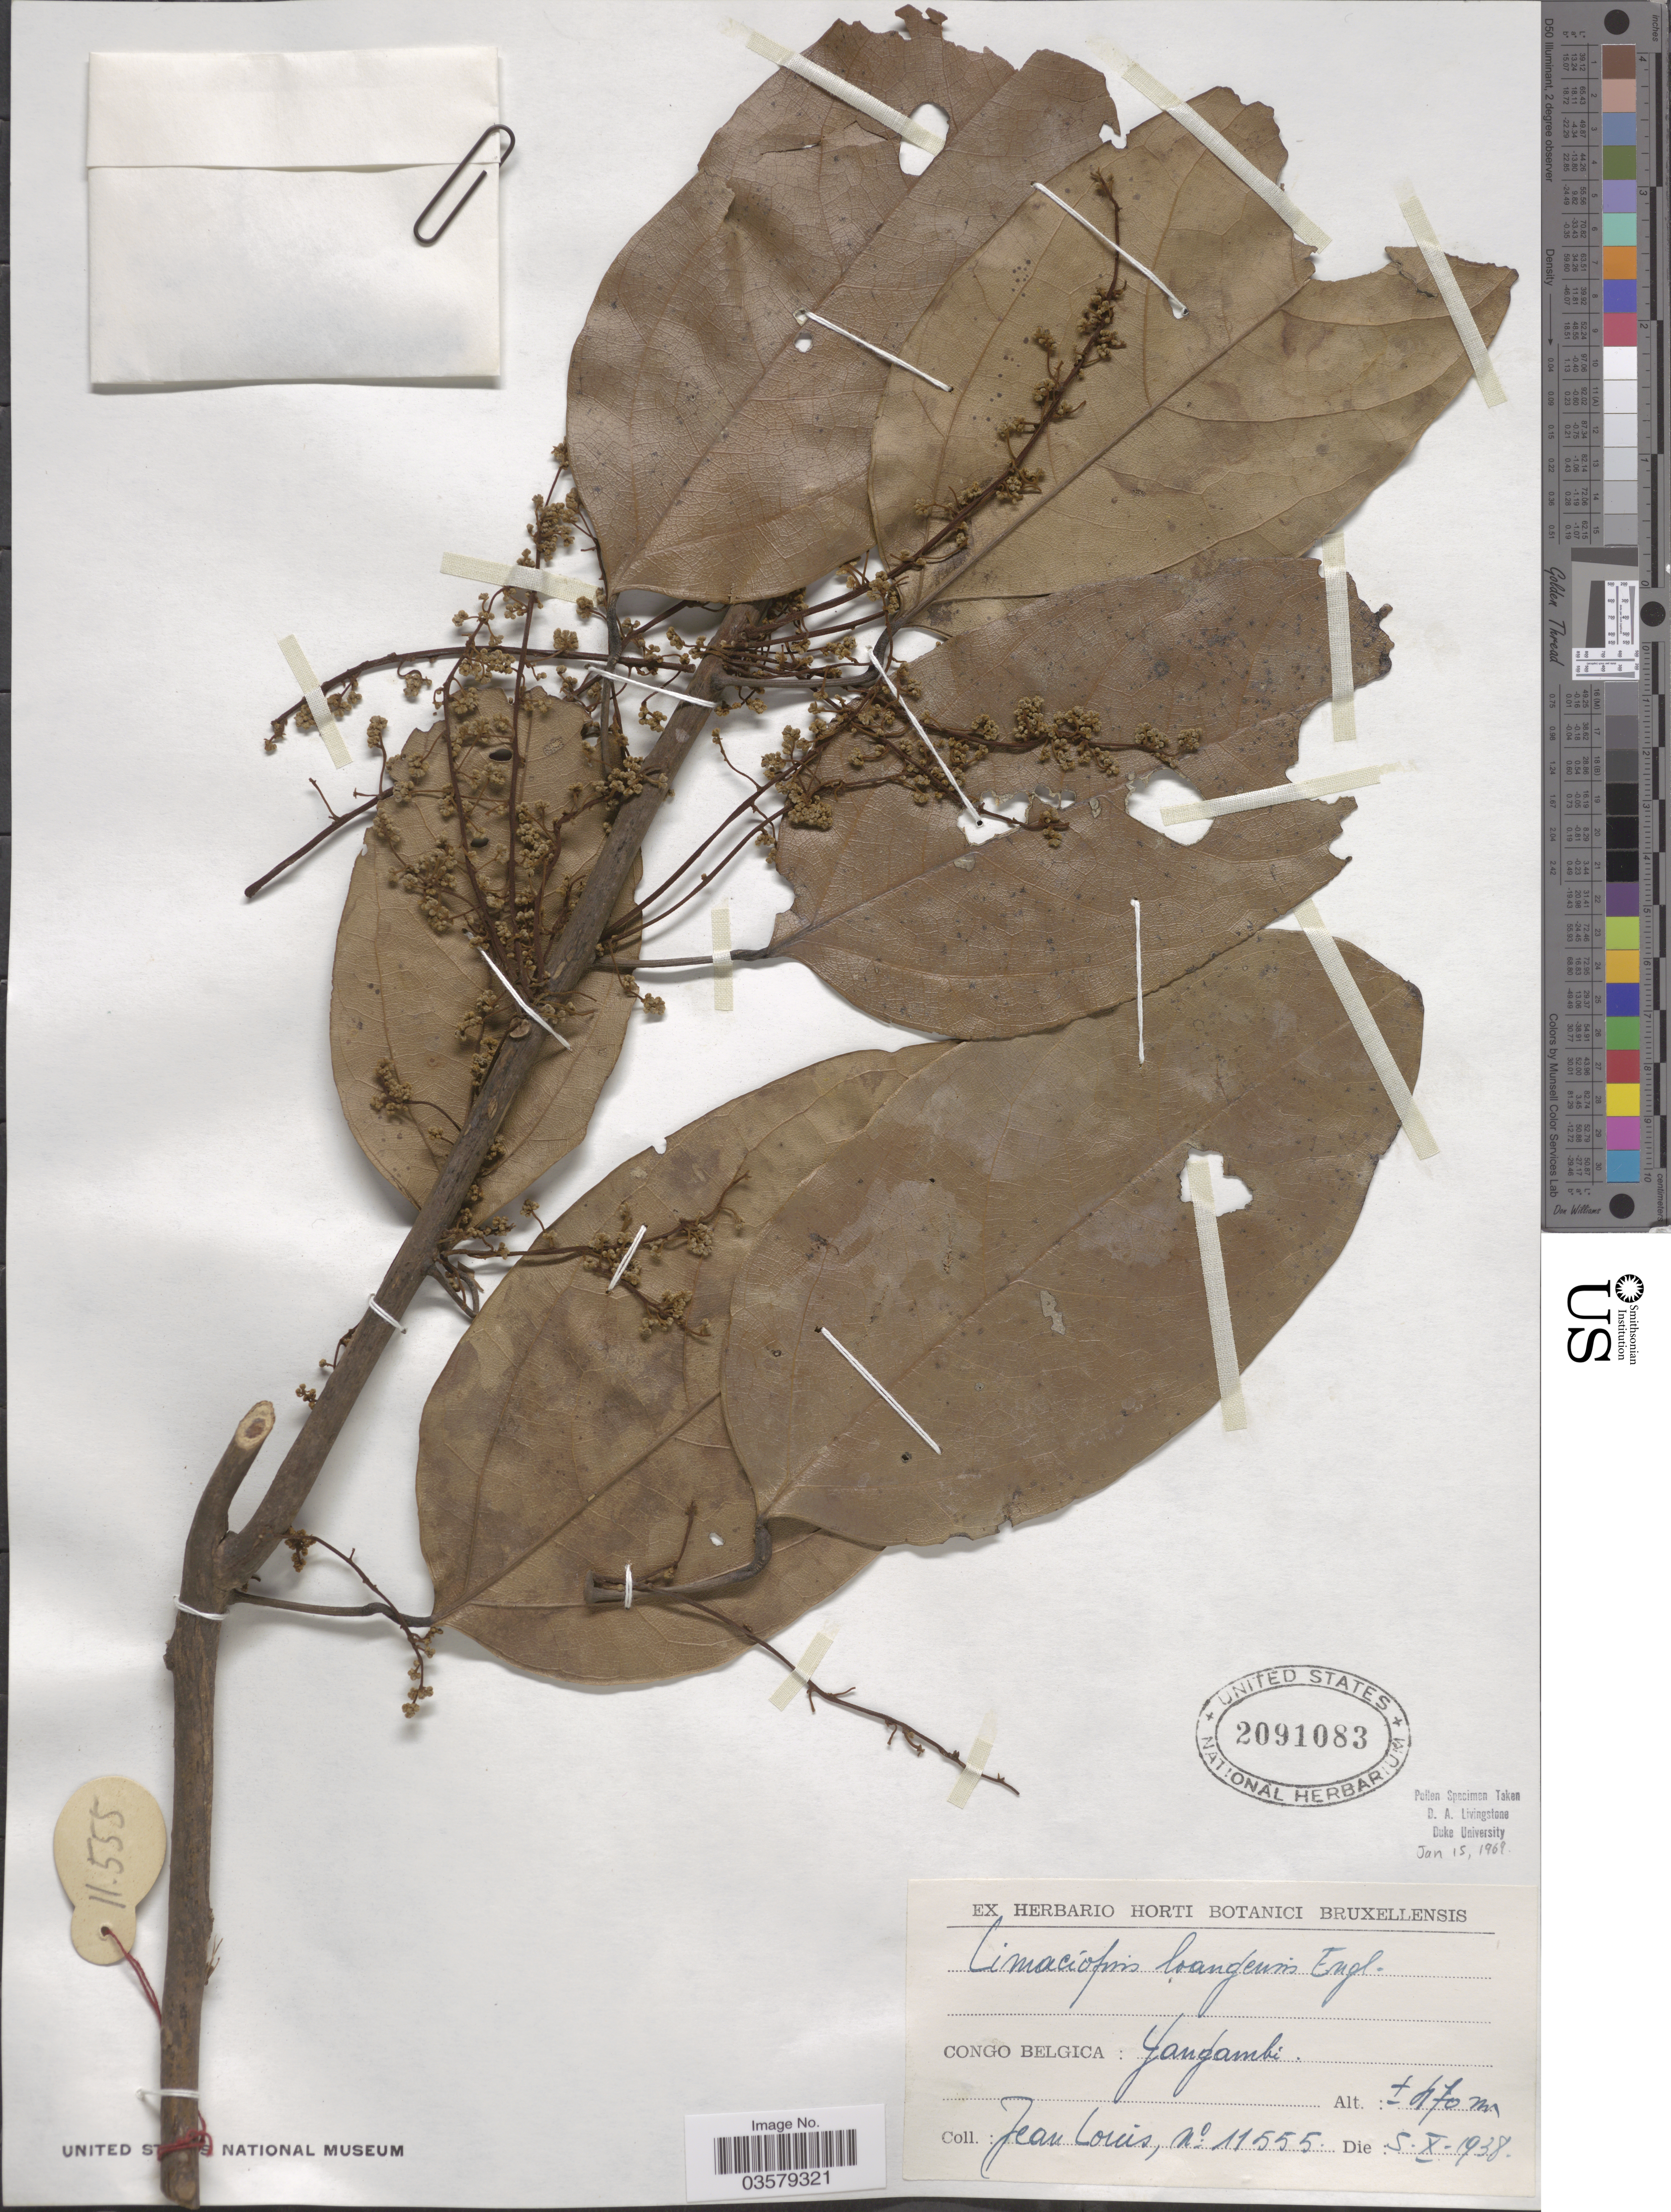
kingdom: Plantae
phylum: Tracheophyta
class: Magnoliopsida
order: Ranunculales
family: Menispermaceae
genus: Limaciopsis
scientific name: Limaciopsis loangensis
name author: Engl.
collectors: J. Louis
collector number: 11555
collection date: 1938-10-05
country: Congo, Democratic Republic of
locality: Congo Belgica: Yangambi.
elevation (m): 470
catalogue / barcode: US 2091083